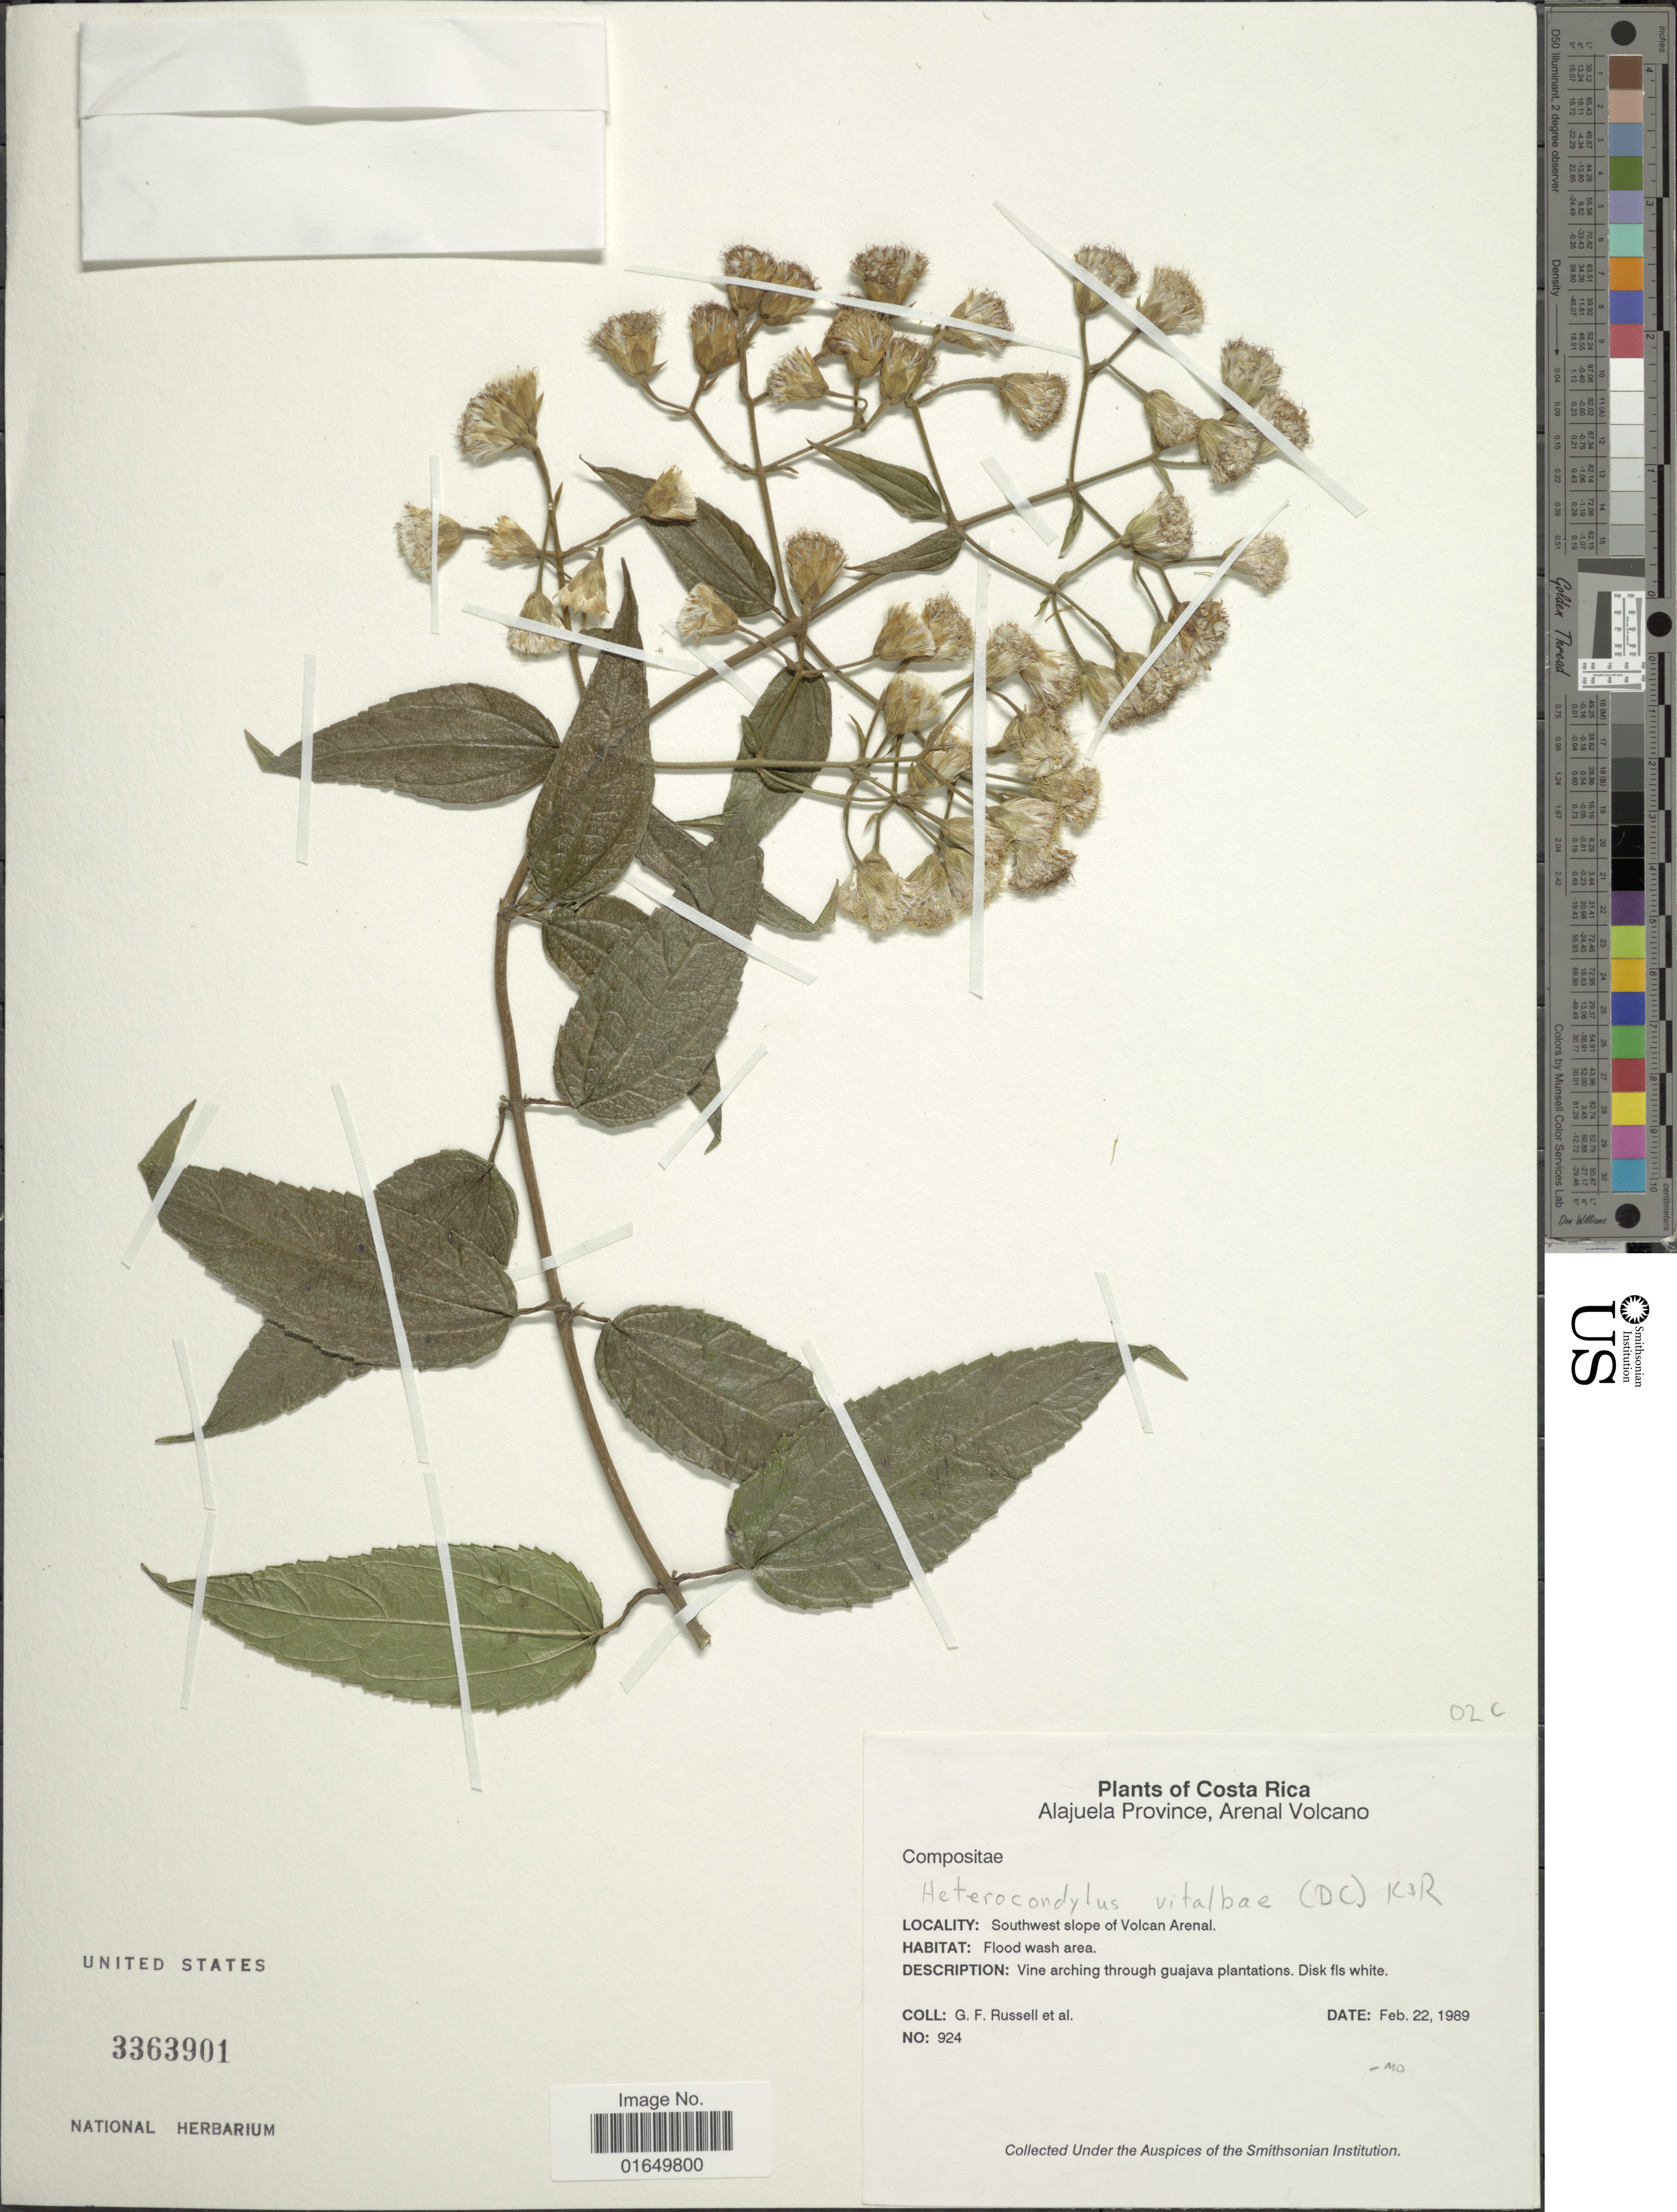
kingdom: Plantae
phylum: Tracheophyta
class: Magnoliopsida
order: Asterales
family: Asteraceae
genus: Heterocondylus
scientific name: Heterocondylus vitalbae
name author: (DC.) R.M. King & H. Rob.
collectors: G. Russell & et al.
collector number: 924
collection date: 1989-02-22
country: Costa Rica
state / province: Alajuela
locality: Arenal Volcano, Southwest slope of Volcan Arenal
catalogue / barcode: US 3363901